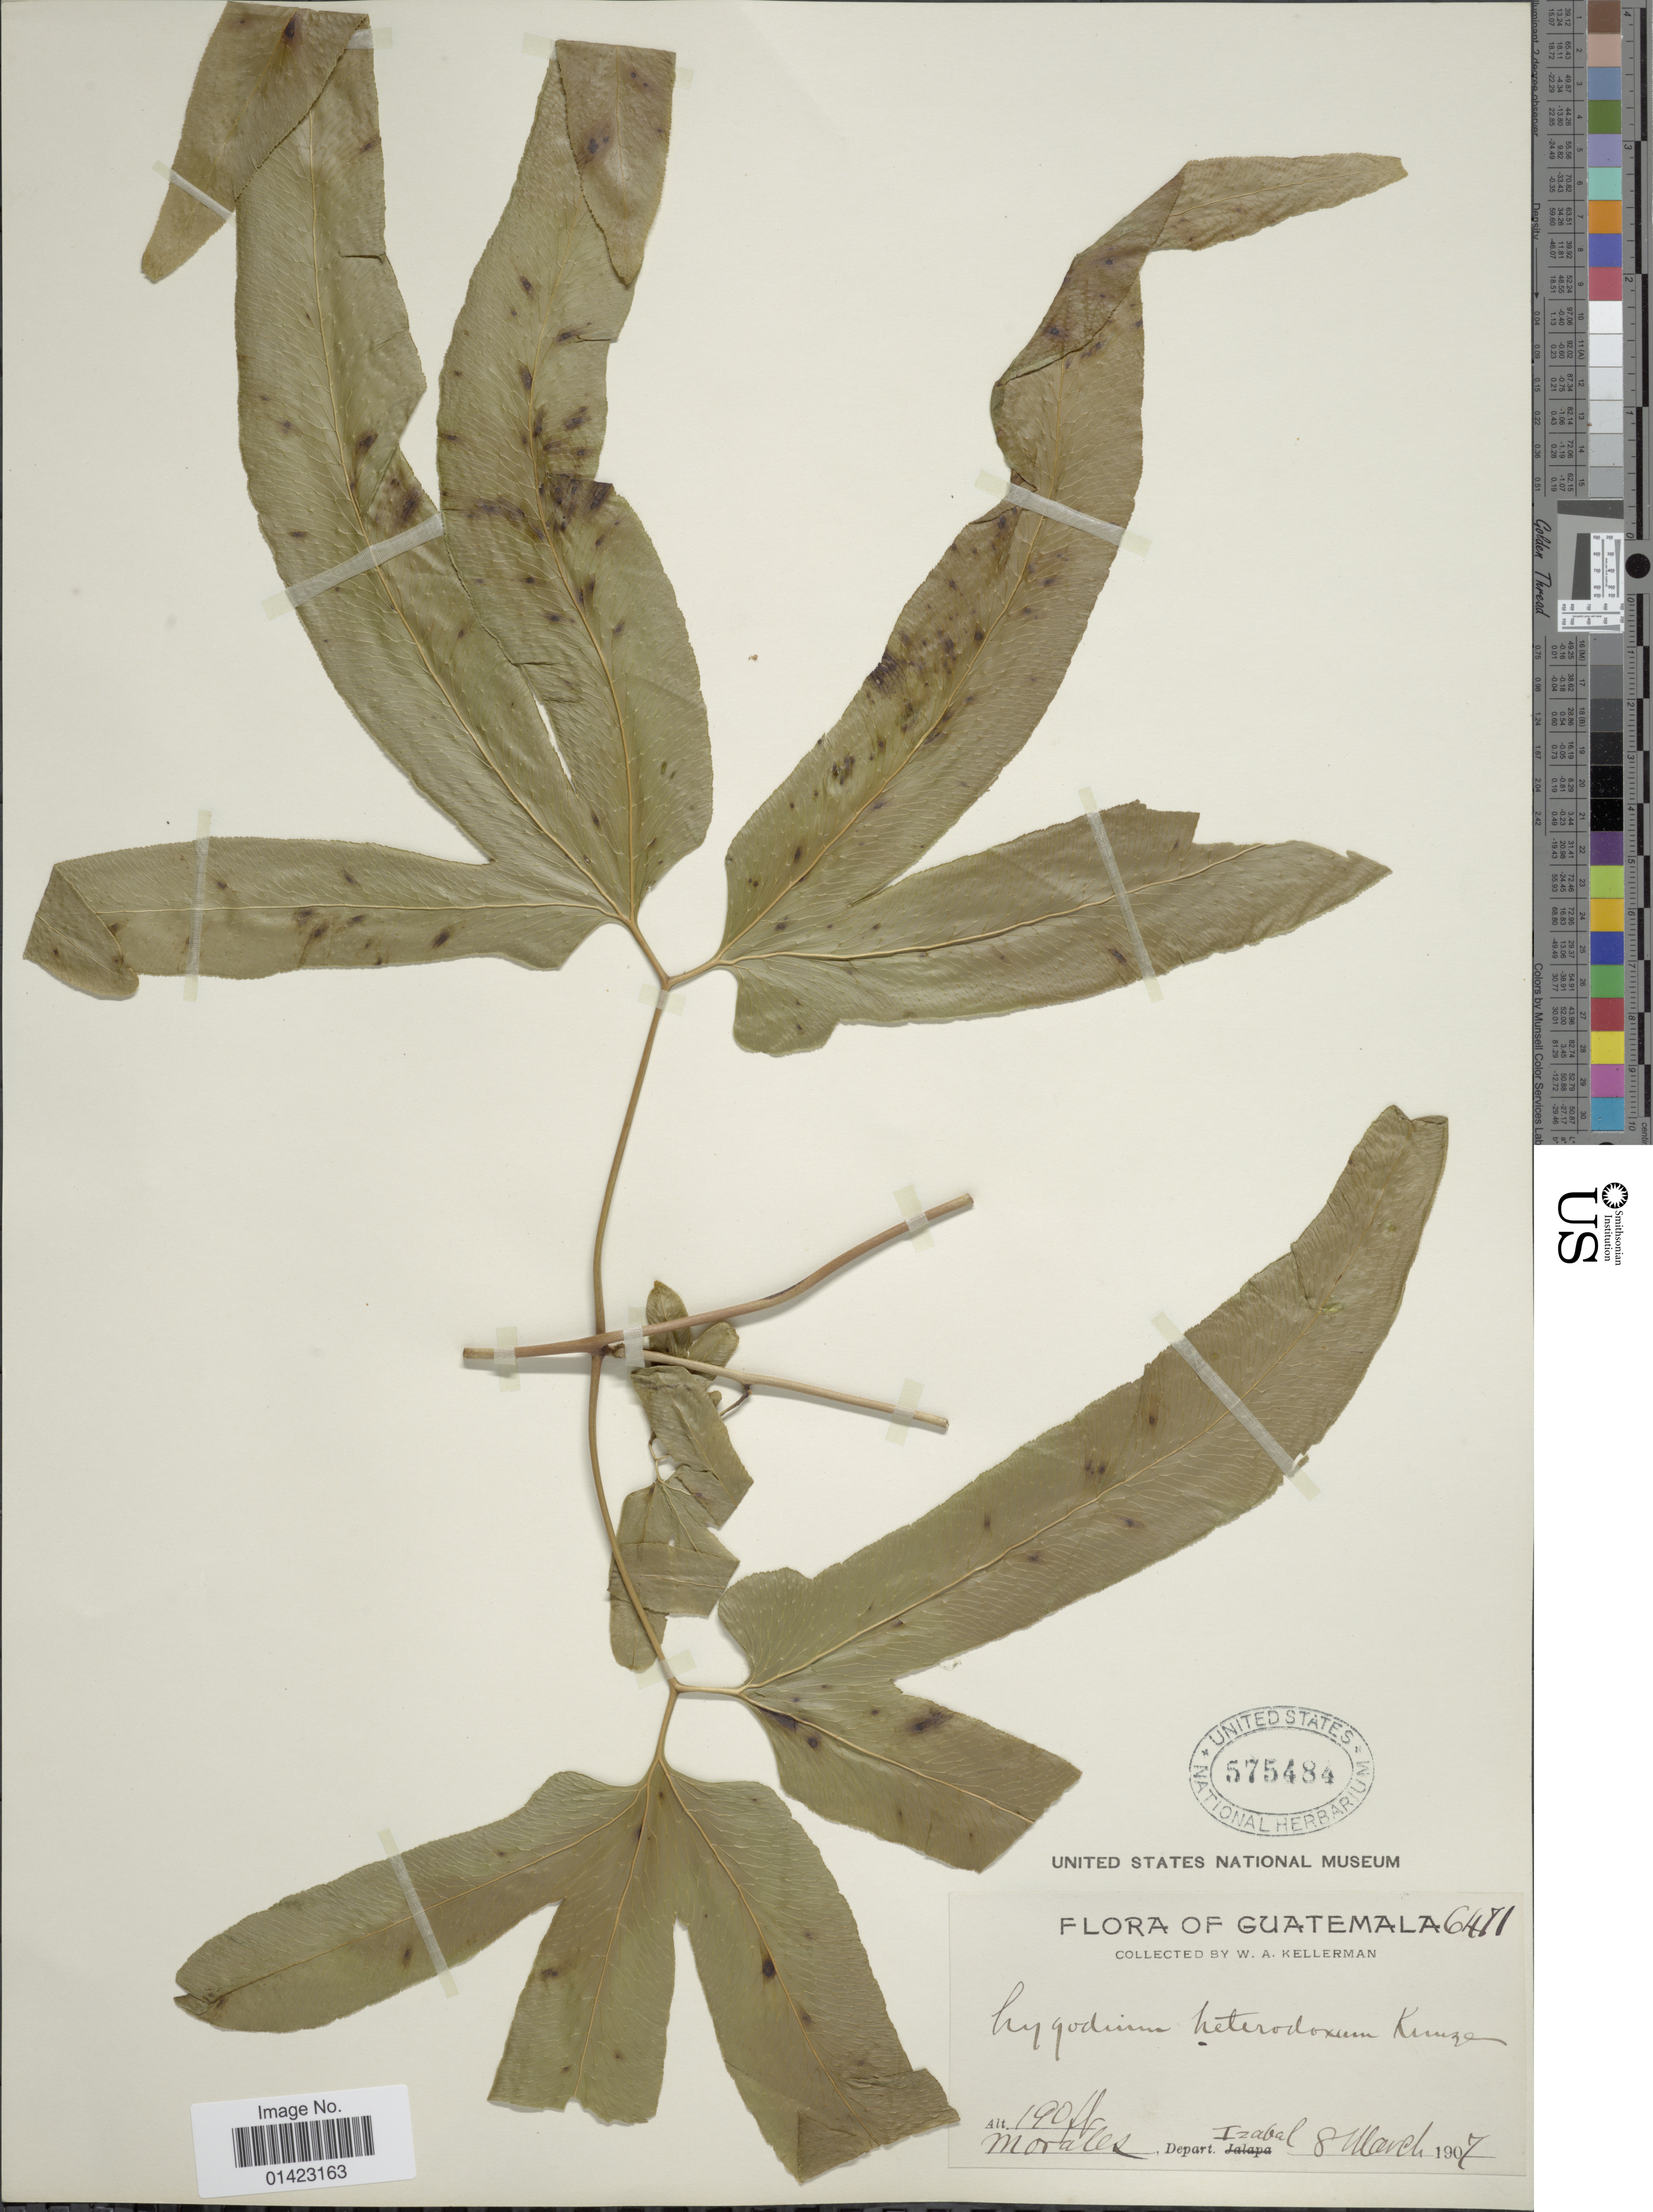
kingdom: Plantae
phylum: Tracheophyta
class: Polypodiopsida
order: Schizaeales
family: Lygodiaceae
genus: Lygodium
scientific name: Lygodium heterodoxum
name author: Kunze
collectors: W. Kellerman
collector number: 6471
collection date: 1907-03-08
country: Guatemala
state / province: Izabal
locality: Morales, Depart. Izabal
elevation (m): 58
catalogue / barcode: US 575484